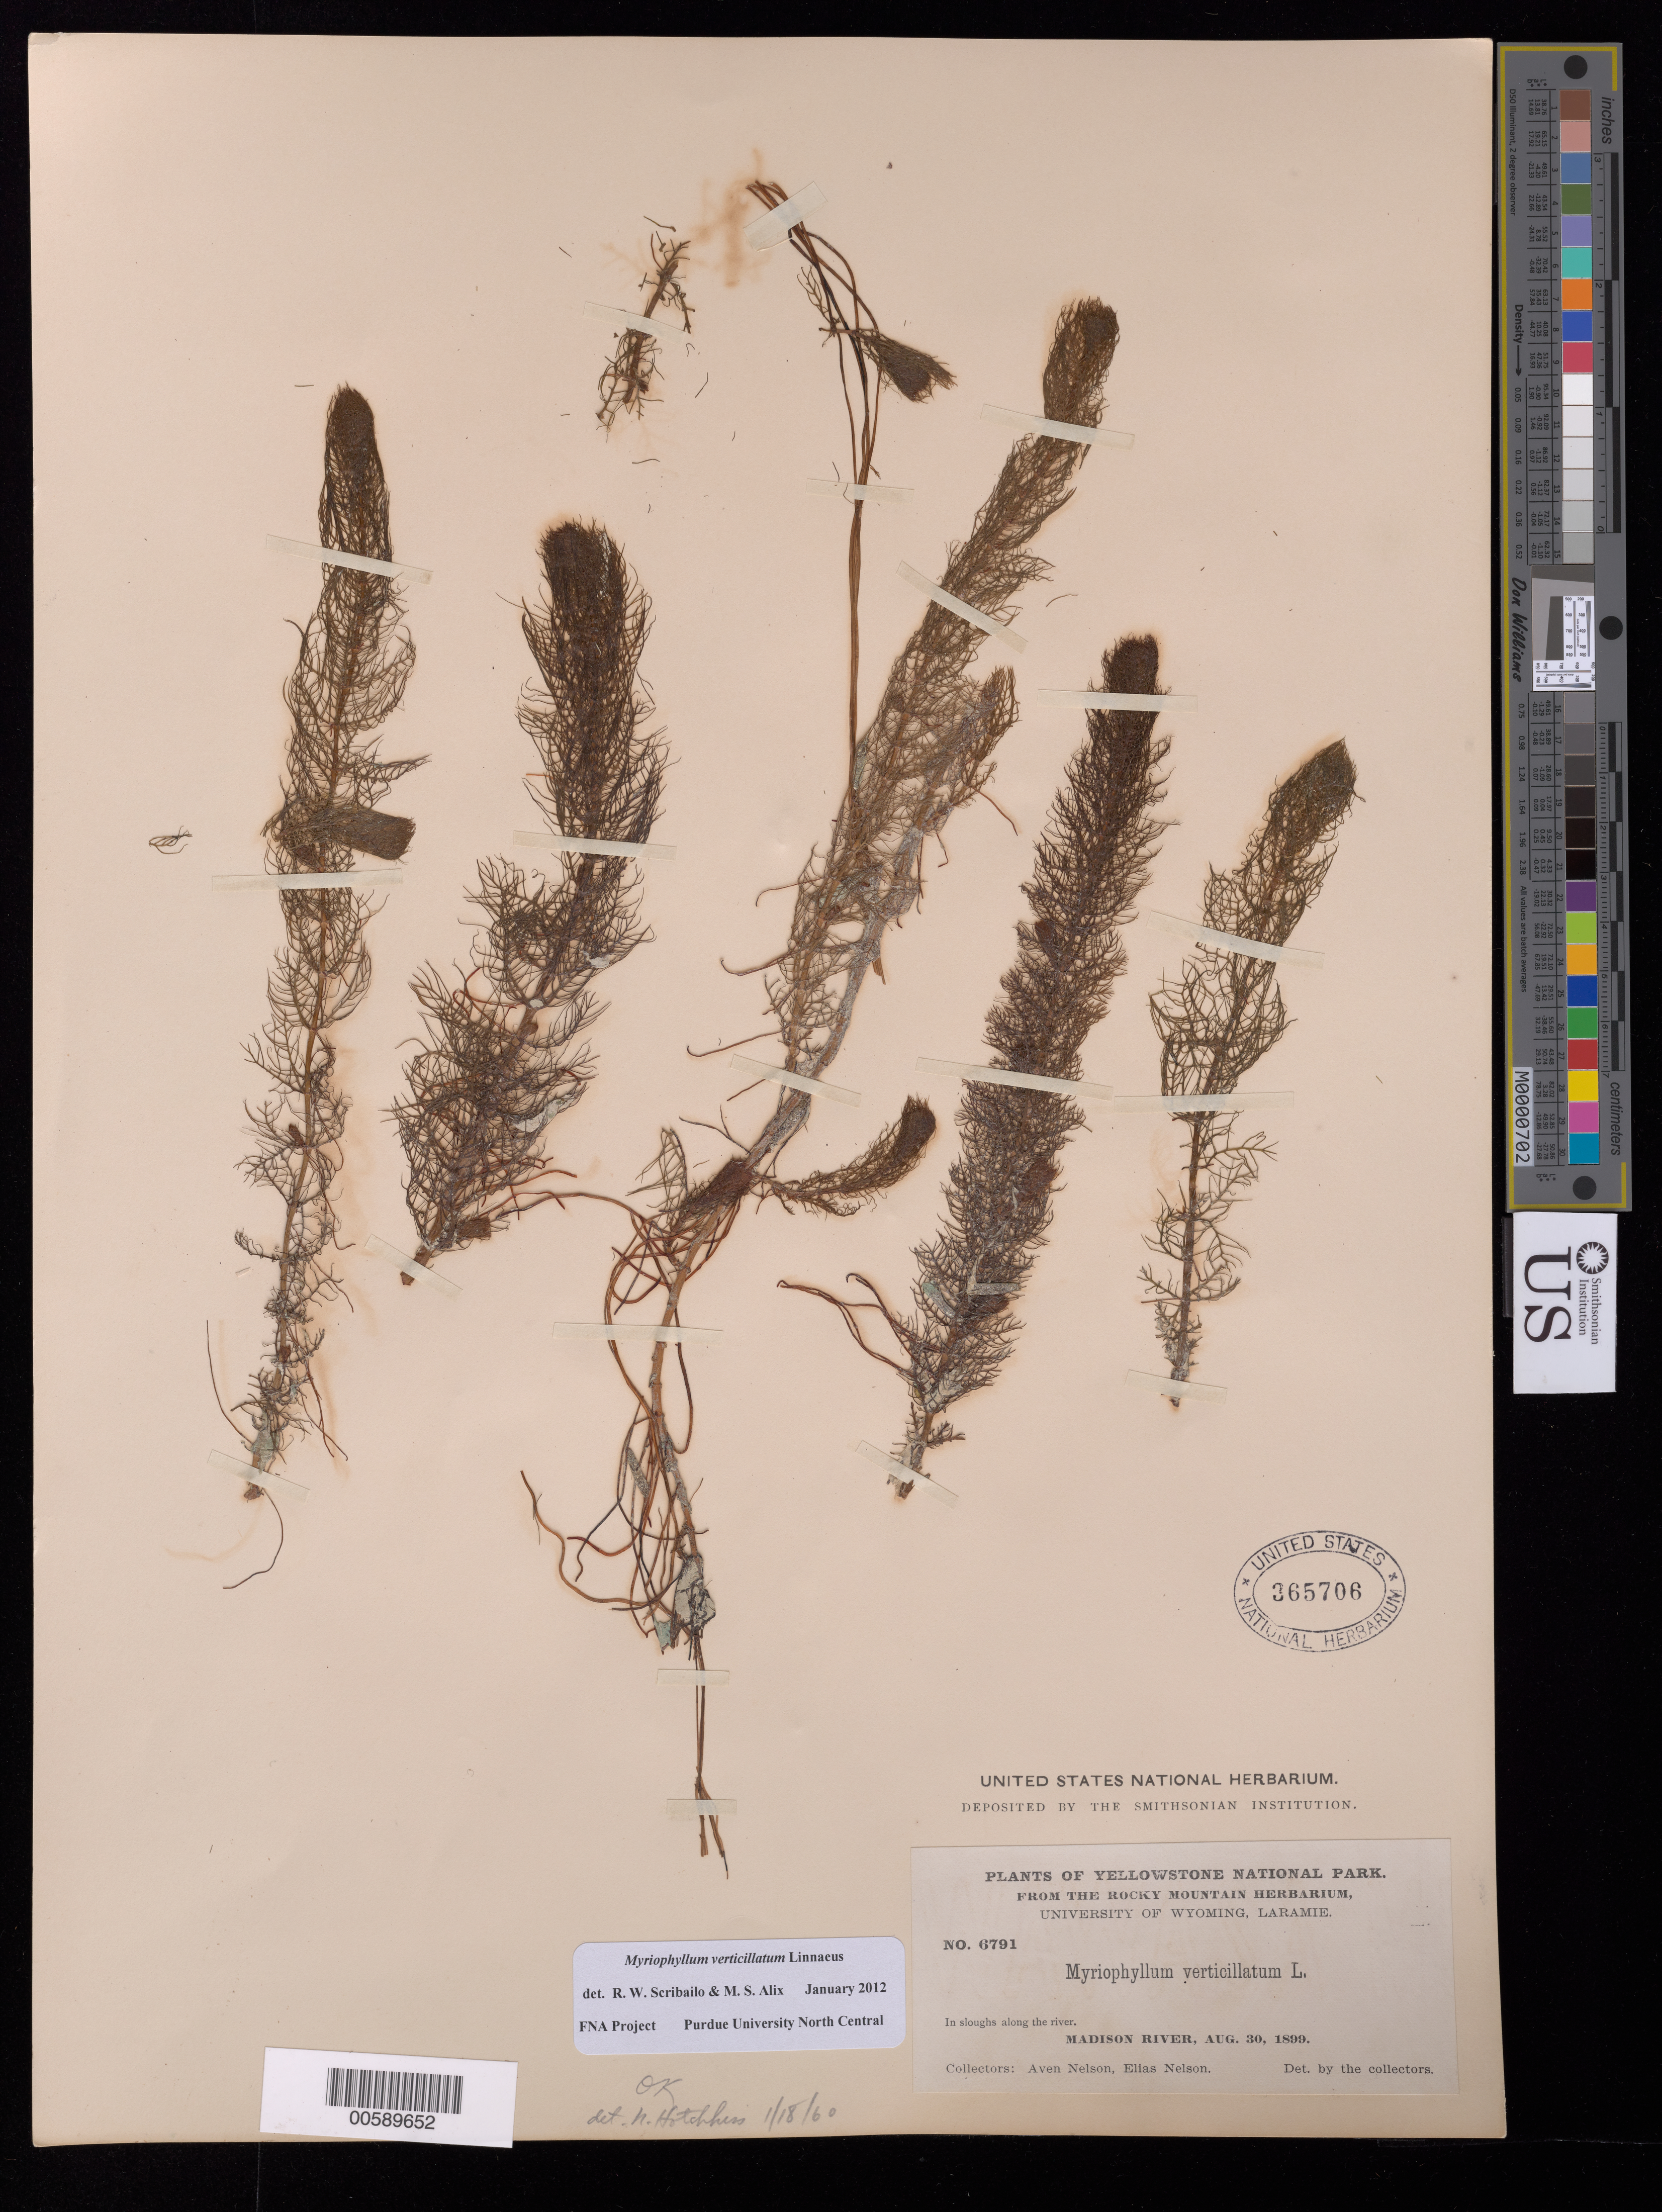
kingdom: Plantae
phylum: Tracheophyta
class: Magnoliopsida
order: Saxifragales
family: Haloragaceae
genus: Myriophyllum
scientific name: Myriophyllum verticillatum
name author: L.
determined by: Scribailo, R. W.; Alix, M. S.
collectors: A. Nelson & E. Nelson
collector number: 6791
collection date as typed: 30 Aug 1899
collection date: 1899-08-30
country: United States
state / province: Wyoming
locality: Madison River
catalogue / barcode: US 365706